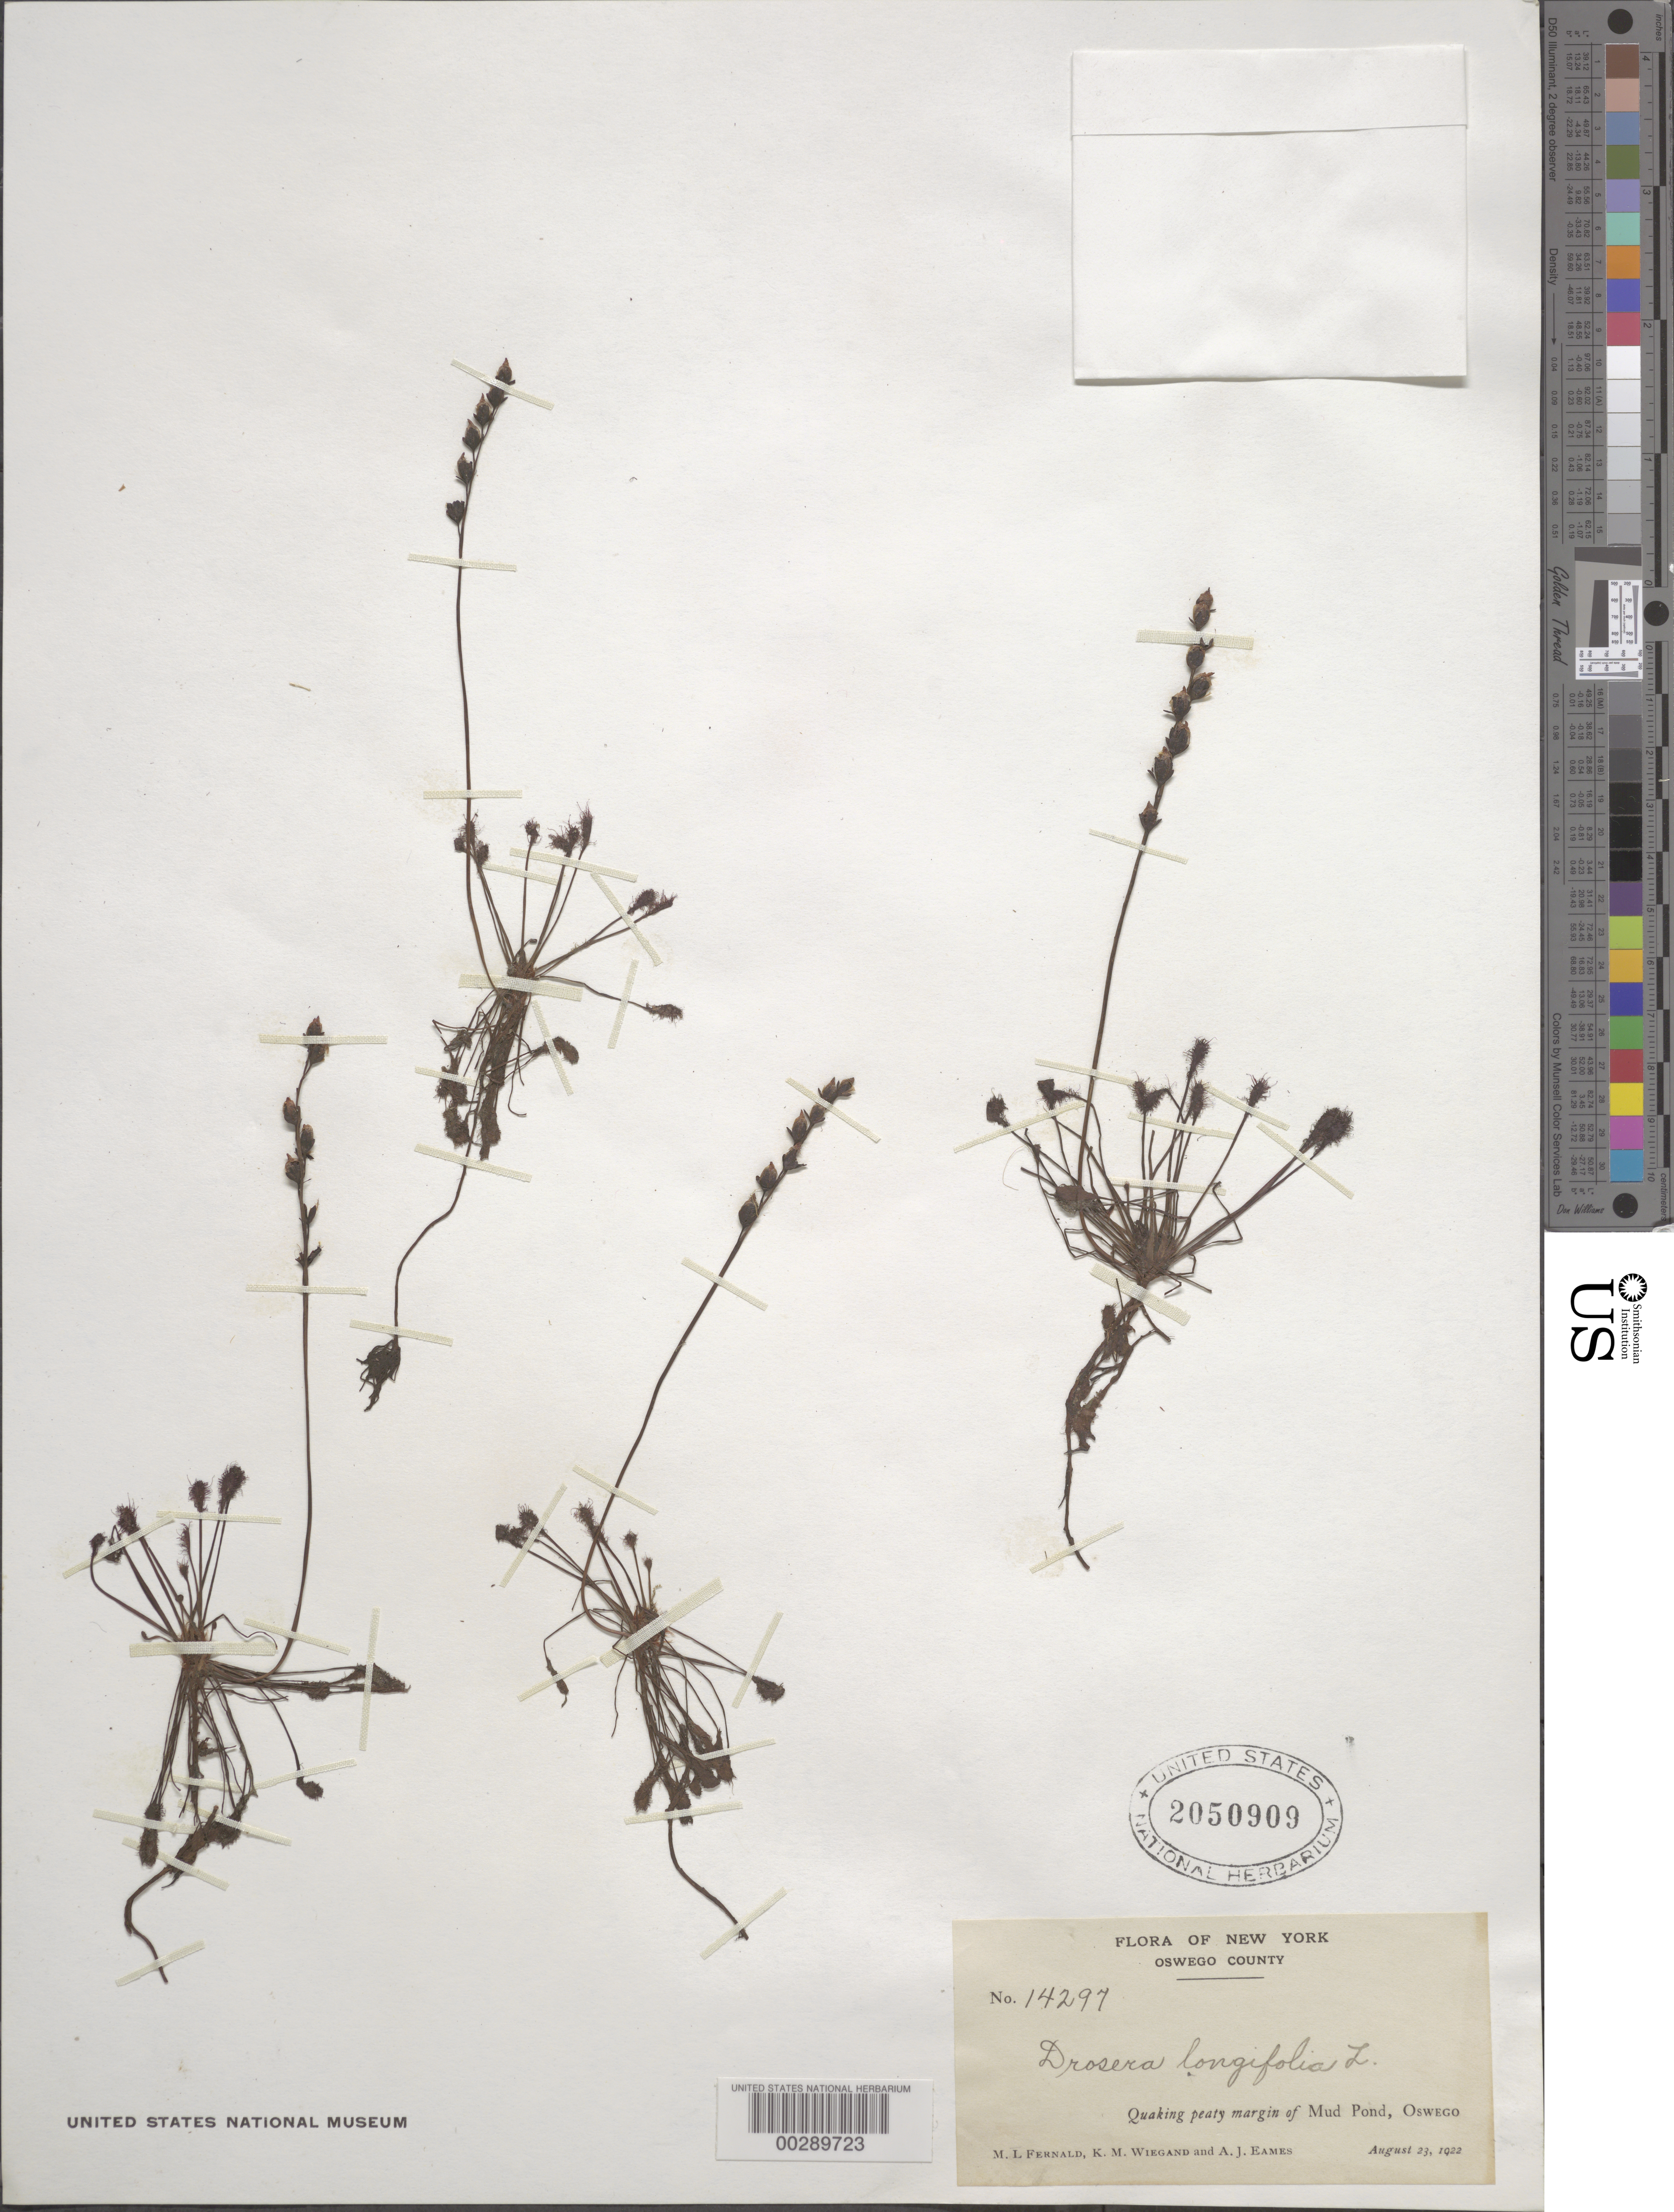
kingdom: Plantae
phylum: Tracheophyta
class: Magnoliopsida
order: Caryophyllales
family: Droseraceae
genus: Drosera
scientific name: Drosera intermedia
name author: Hayne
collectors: M. L. Fernald, K. M. Wiegand & A. J. Eames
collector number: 14297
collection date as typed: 23 Aug 1922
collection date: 1922-08-23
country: United States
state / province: New York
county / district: Oswego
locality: Oswego, mud pond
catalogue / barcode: US 2050909